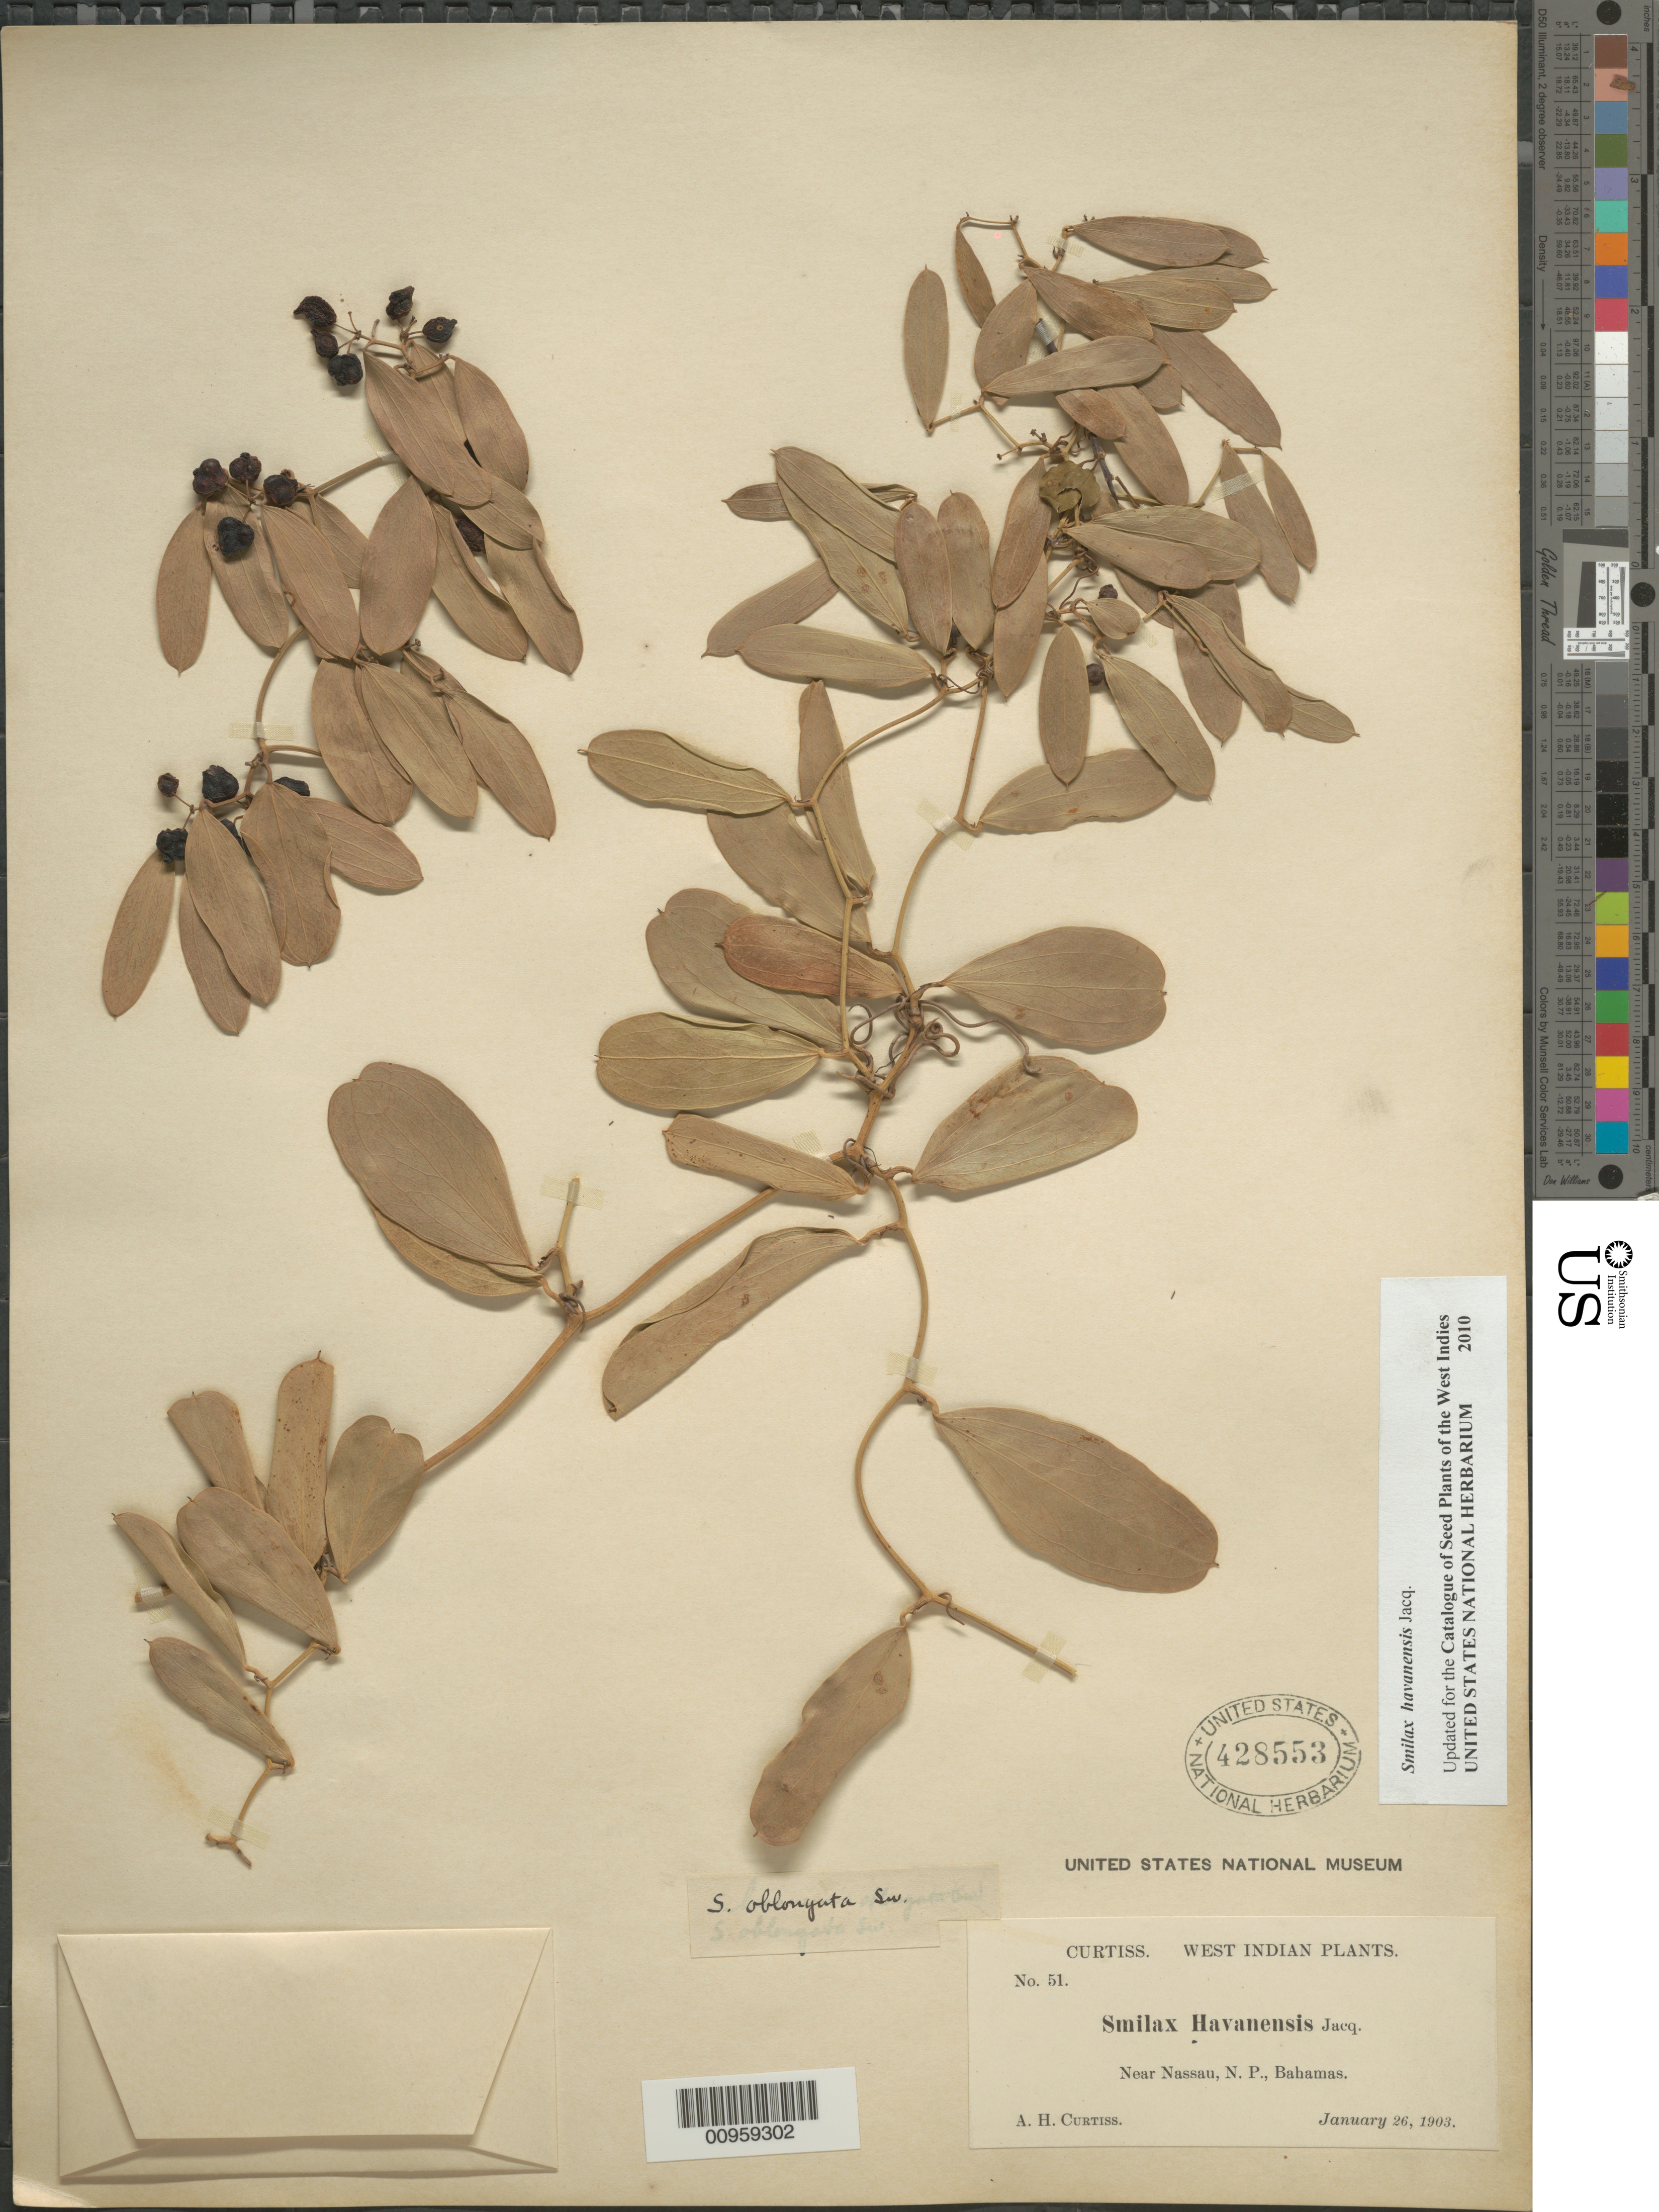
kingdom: Plantae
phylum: Tracheophyta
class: Liliopsida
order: Liliales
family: Smilacaceae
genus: Smilax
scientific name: Smilax havanensis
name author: Jacq.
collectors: A. H. Curtiss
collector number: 51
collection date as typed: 26 Jan 1903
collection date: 1903-01-26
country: Bahamas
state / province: New Providence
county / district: Nassau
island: New Providence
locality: Near Nassau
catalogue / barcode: US 428553